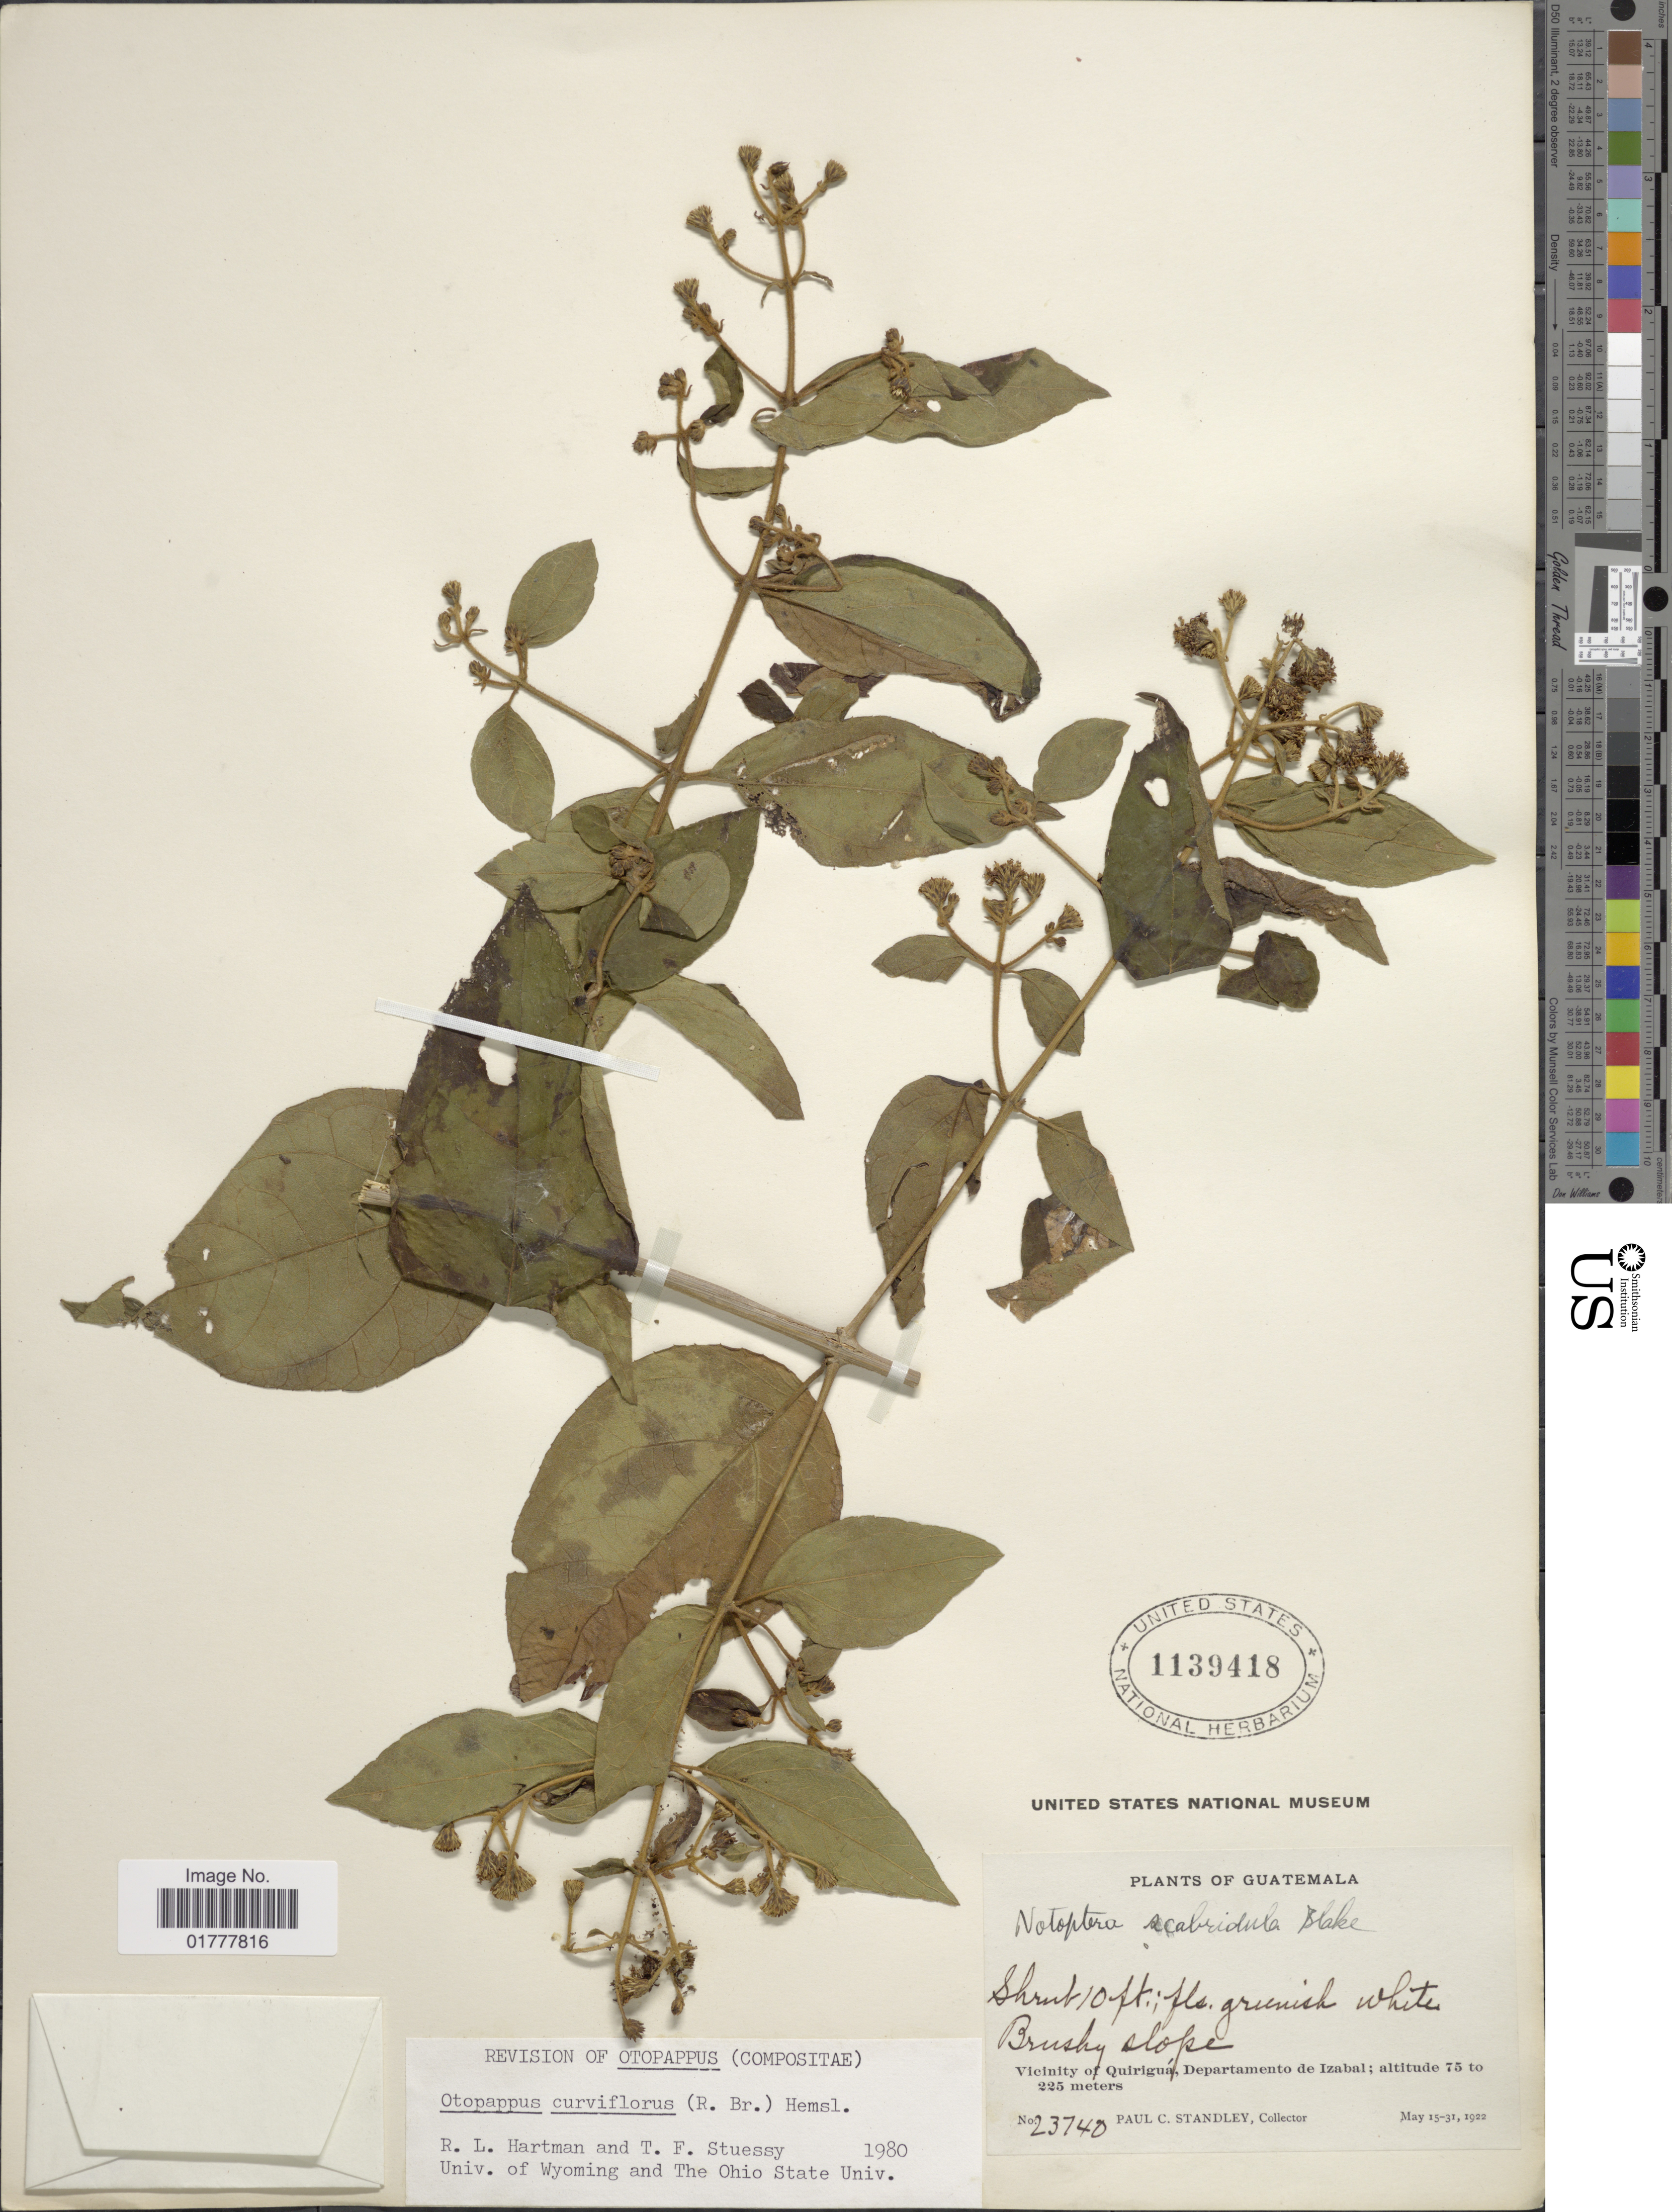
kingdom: Plantae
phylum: Tracheophyta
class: Magnoliopsida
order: Asterales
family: Asteraceae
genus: Otopappus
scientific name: Otopappus curviflorus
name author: (R. Br.) Hemsl.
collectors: P. C. Standley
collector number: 23740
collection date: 1922-05-15/1922-05-31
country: Guatemala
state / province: Izabal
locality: Vicinity of Quirigua, Departamento de Izabal.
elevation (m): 75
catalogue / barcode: US 1139418